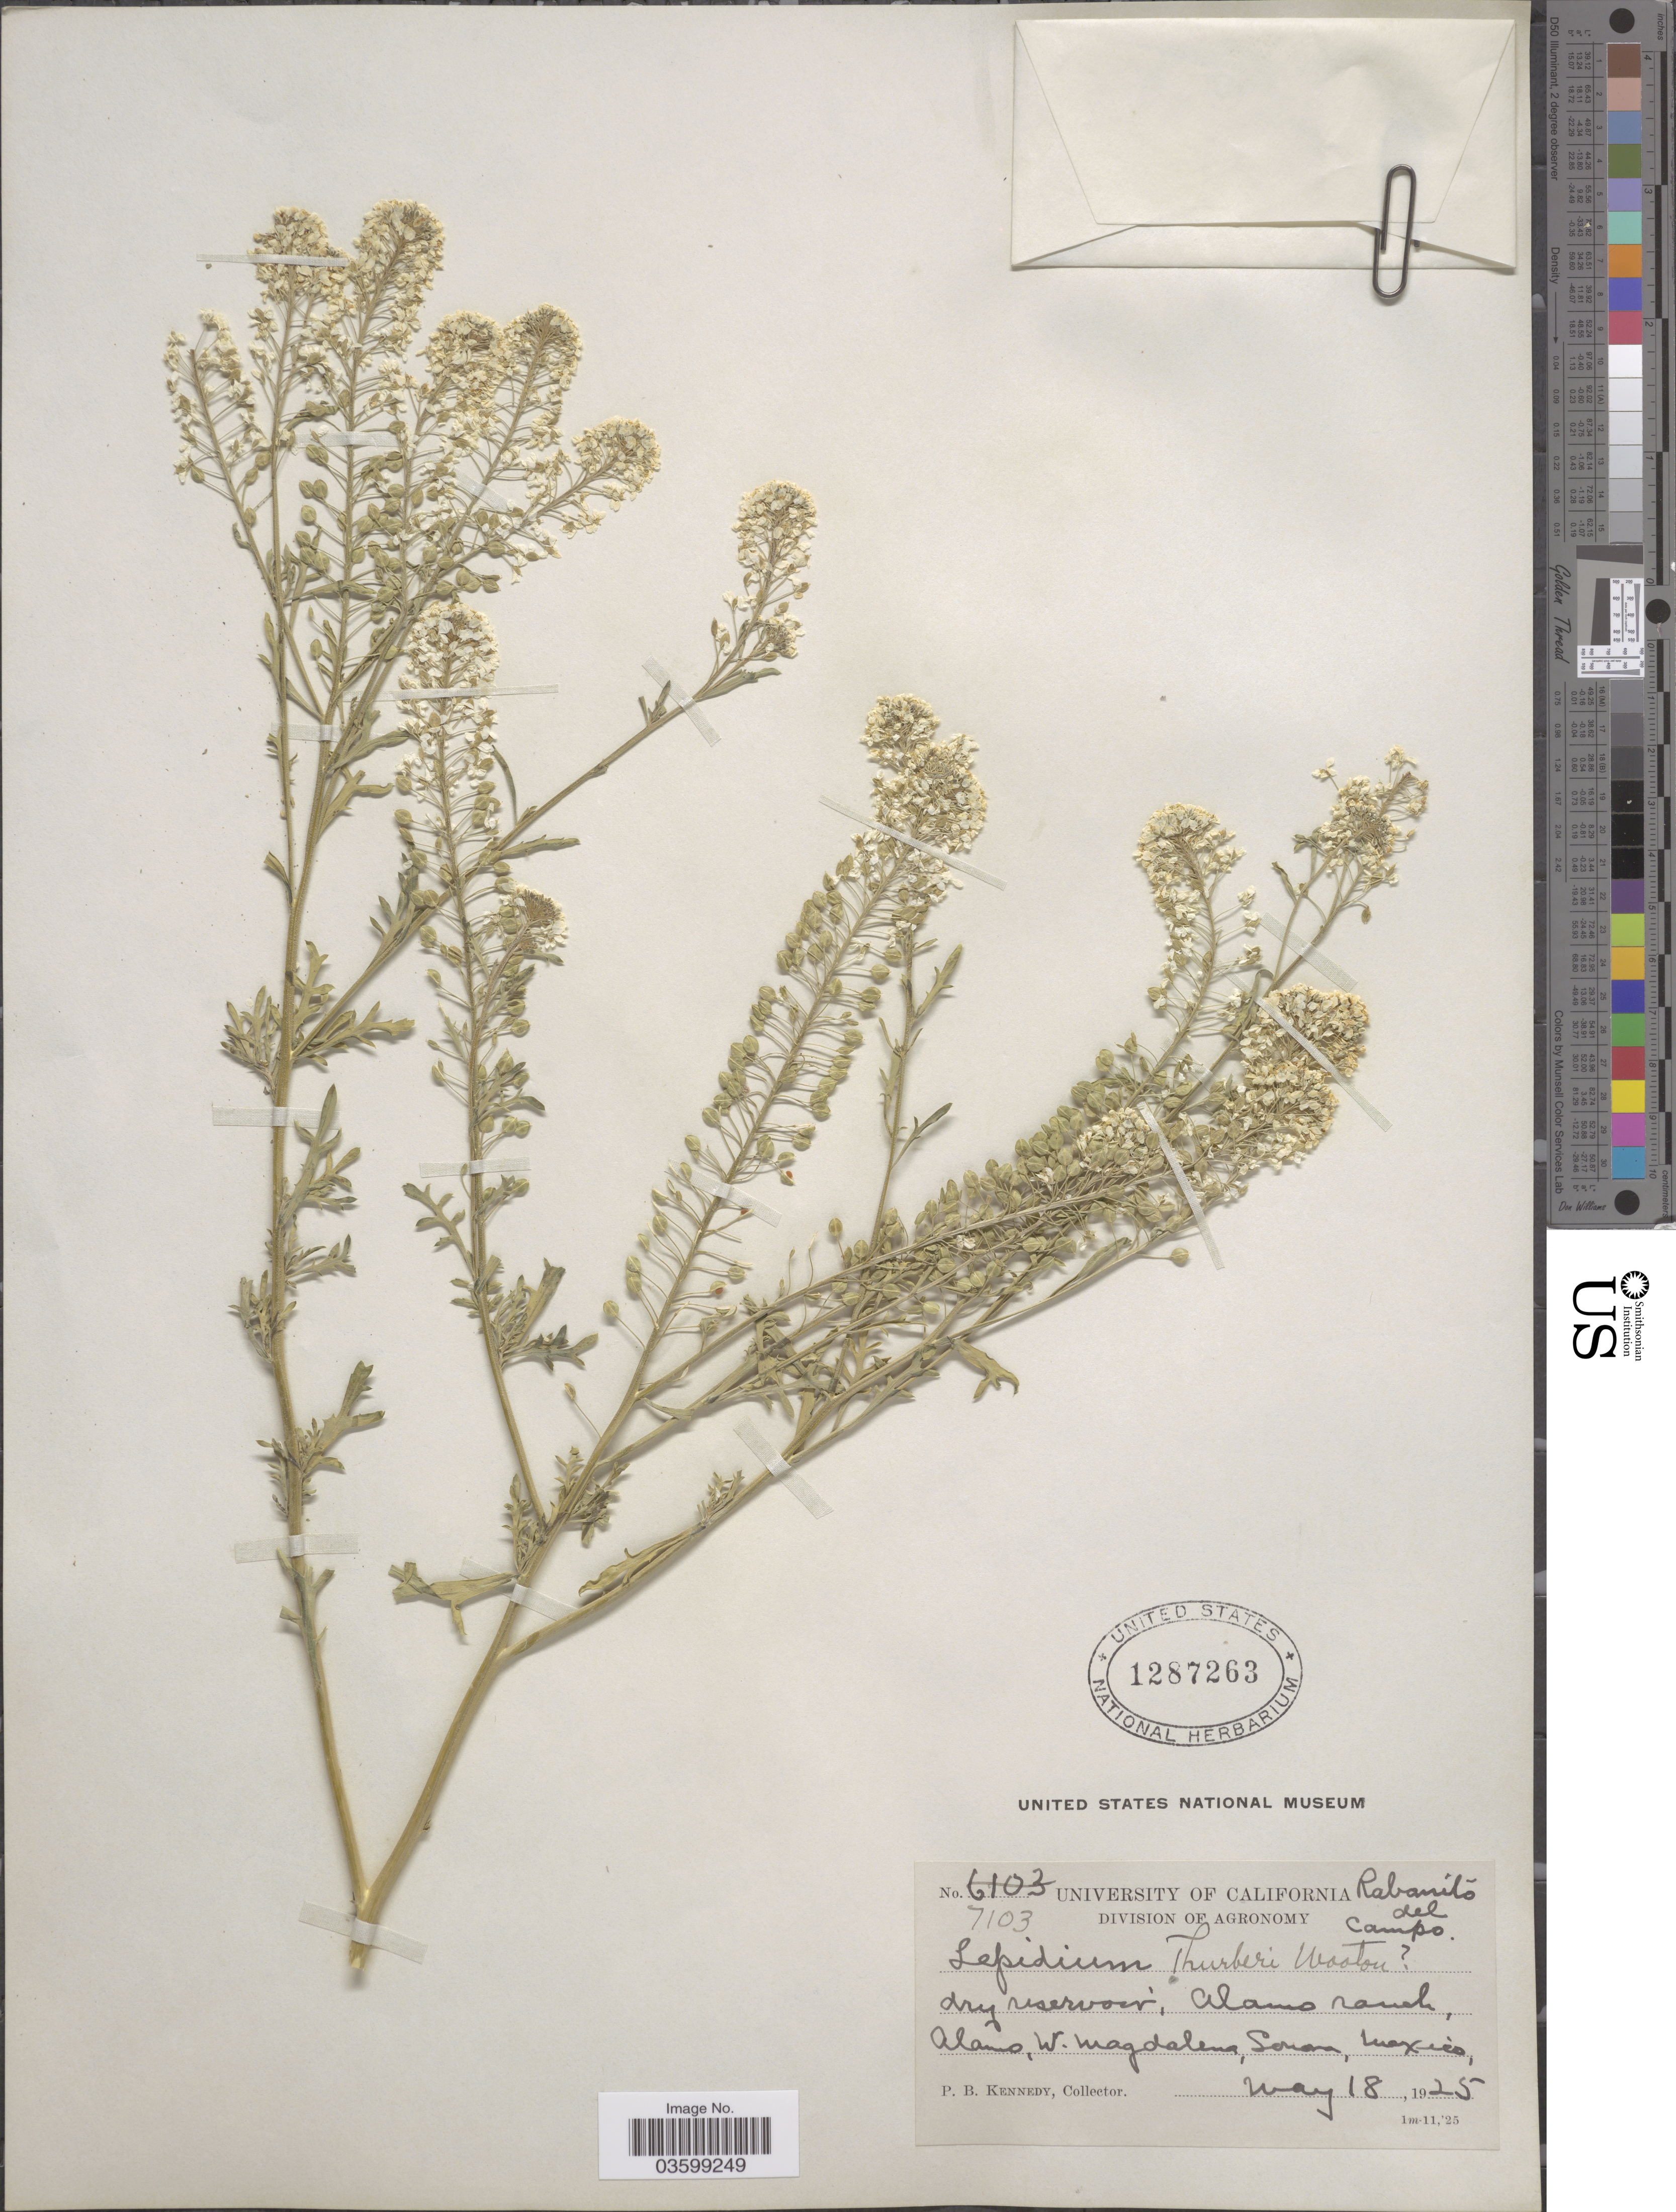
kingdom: Plantae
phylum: Tracheophyta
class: Magnoliopsida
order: Brassicales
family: Brassicaceae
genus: Lepidium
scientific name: Lepidium thurberi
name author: Wooton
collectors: P. B. Kennedy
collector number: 7103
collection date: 1925-05-18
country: Mexico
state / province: Sonora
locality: Alamo ranch, Alamo, W. Magdalena.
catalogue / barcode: US 1287263